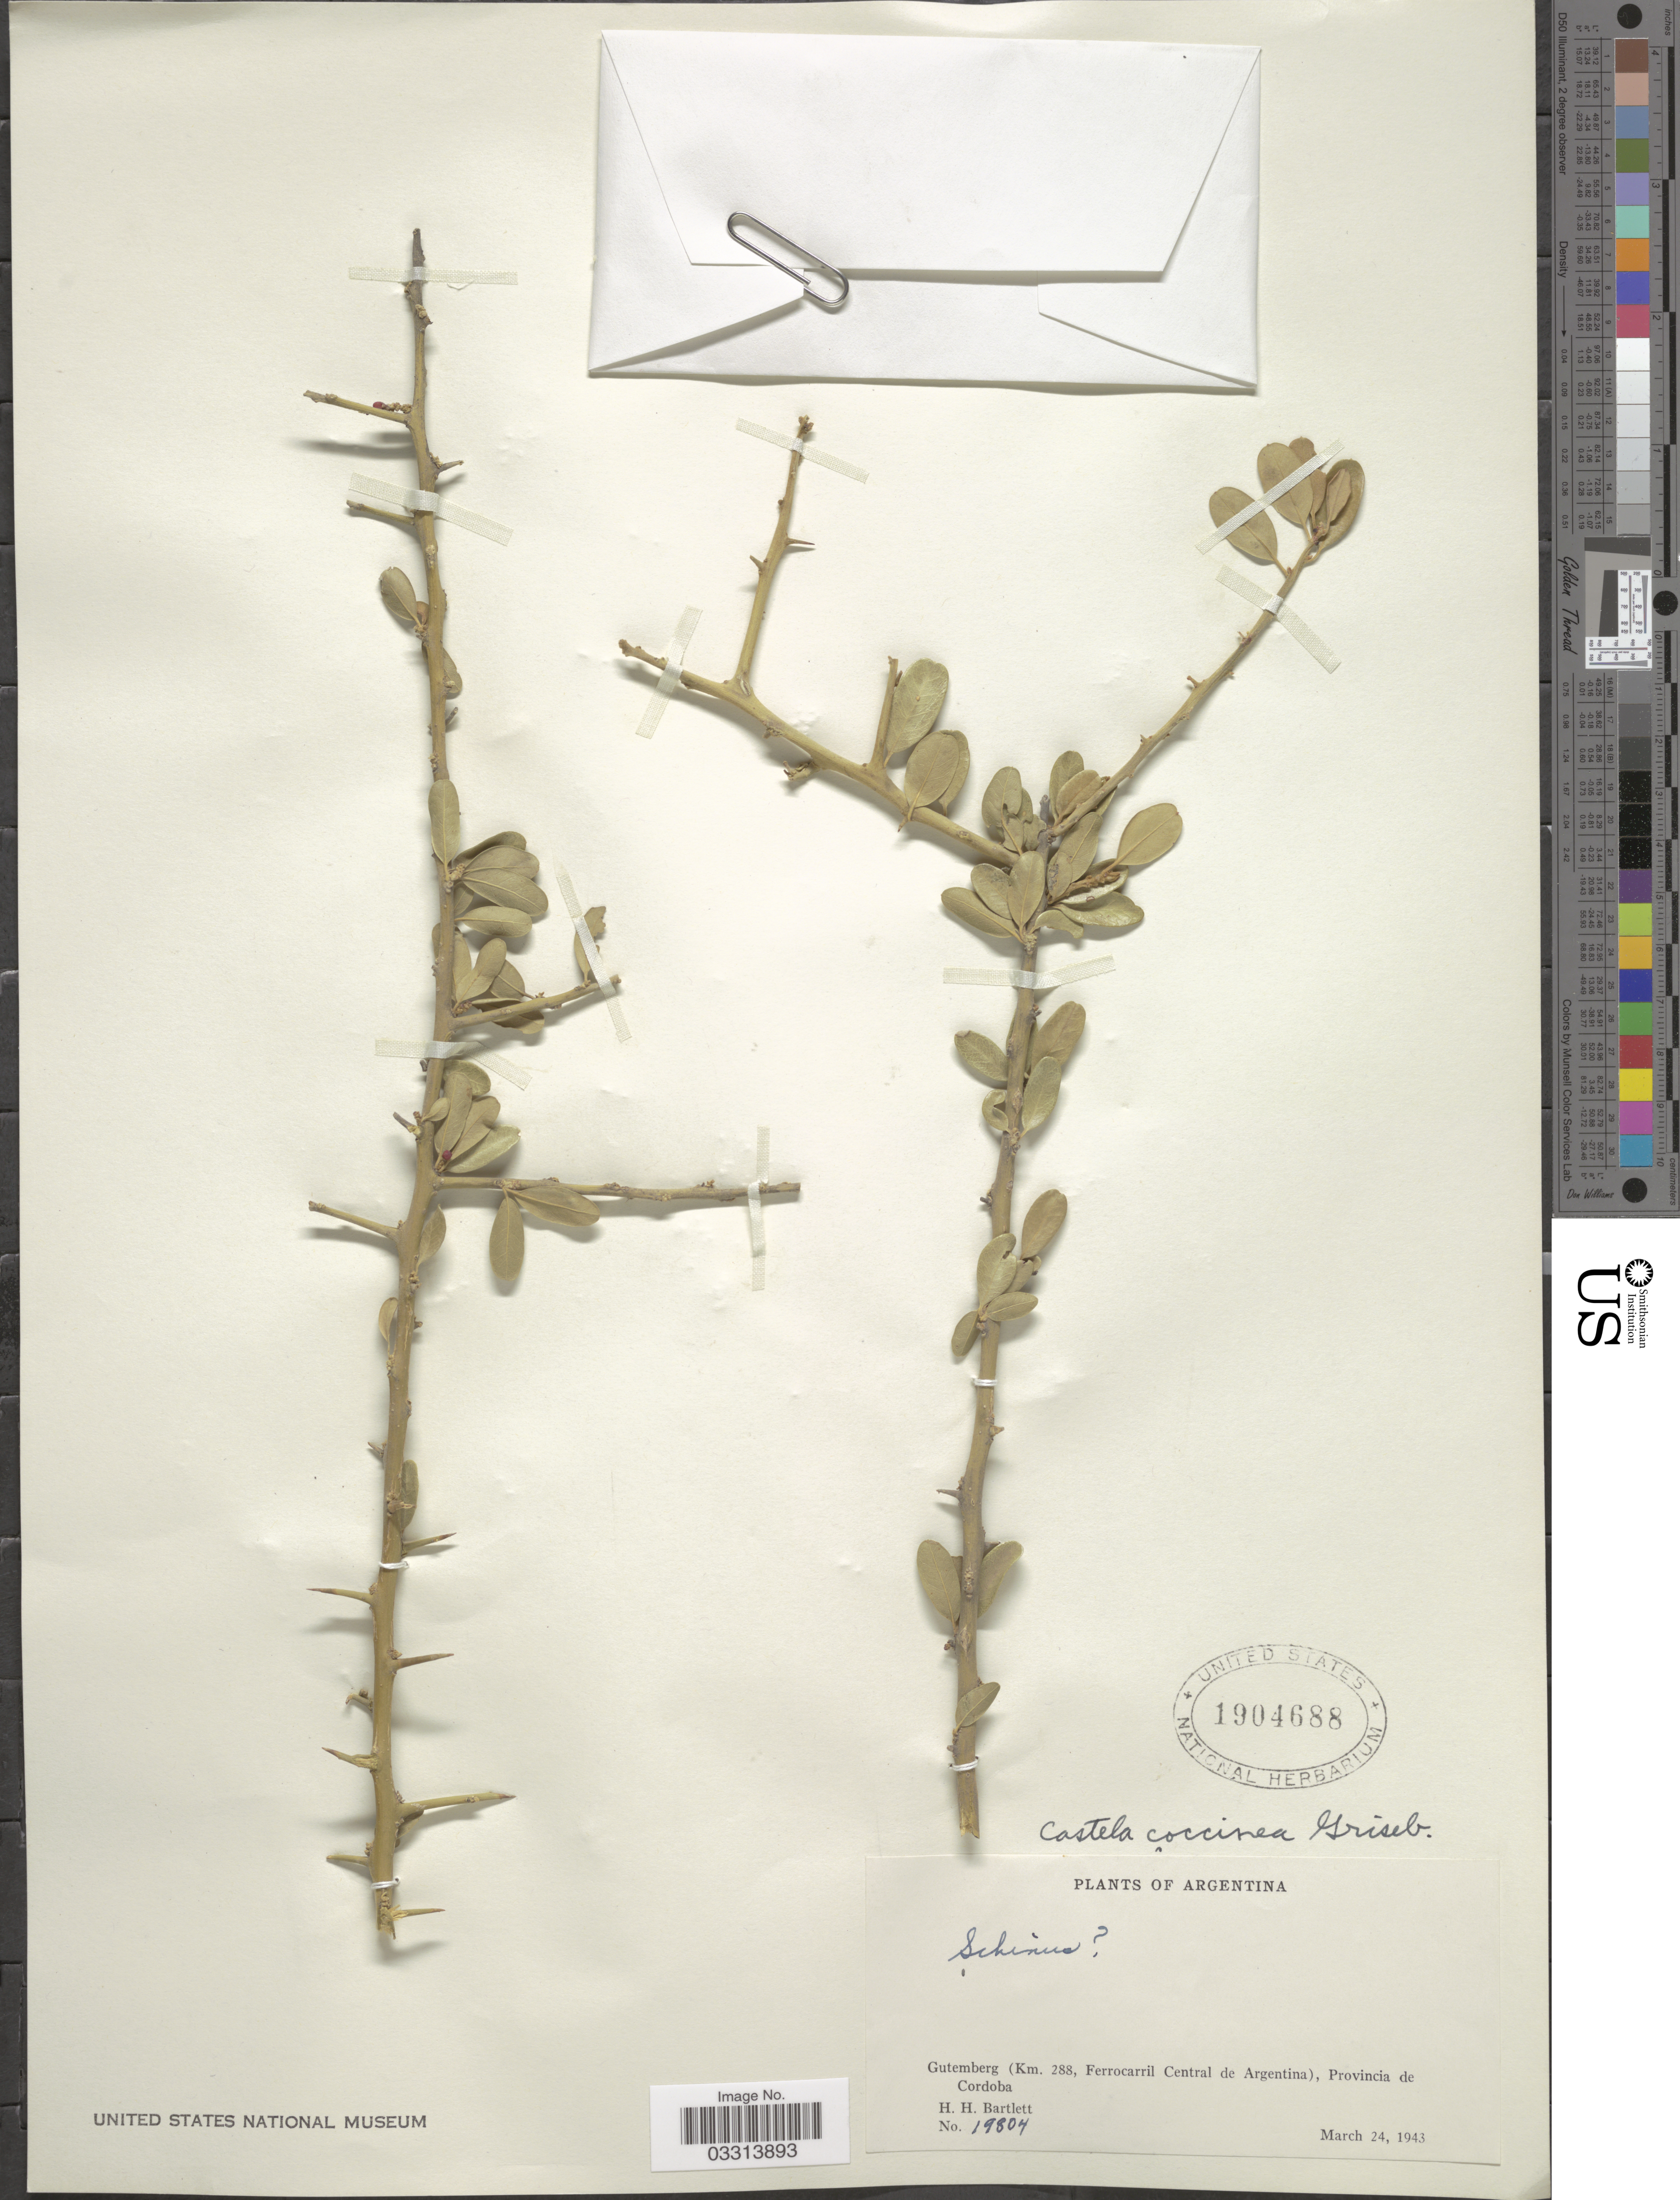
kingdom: Plantae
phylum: Tracheophyta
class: Magnoliopsida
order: Sapindales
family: Simaroubaceae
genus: Castela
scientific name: Castela coccinea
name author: Griseb.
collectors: H. H. Bartlett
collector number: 19804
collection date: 1943-03-24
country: Argentina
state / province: Cordoba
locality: Gutemberg (Km. 288, Ferrocarril Central de Argentina).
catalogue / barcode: US 1904688